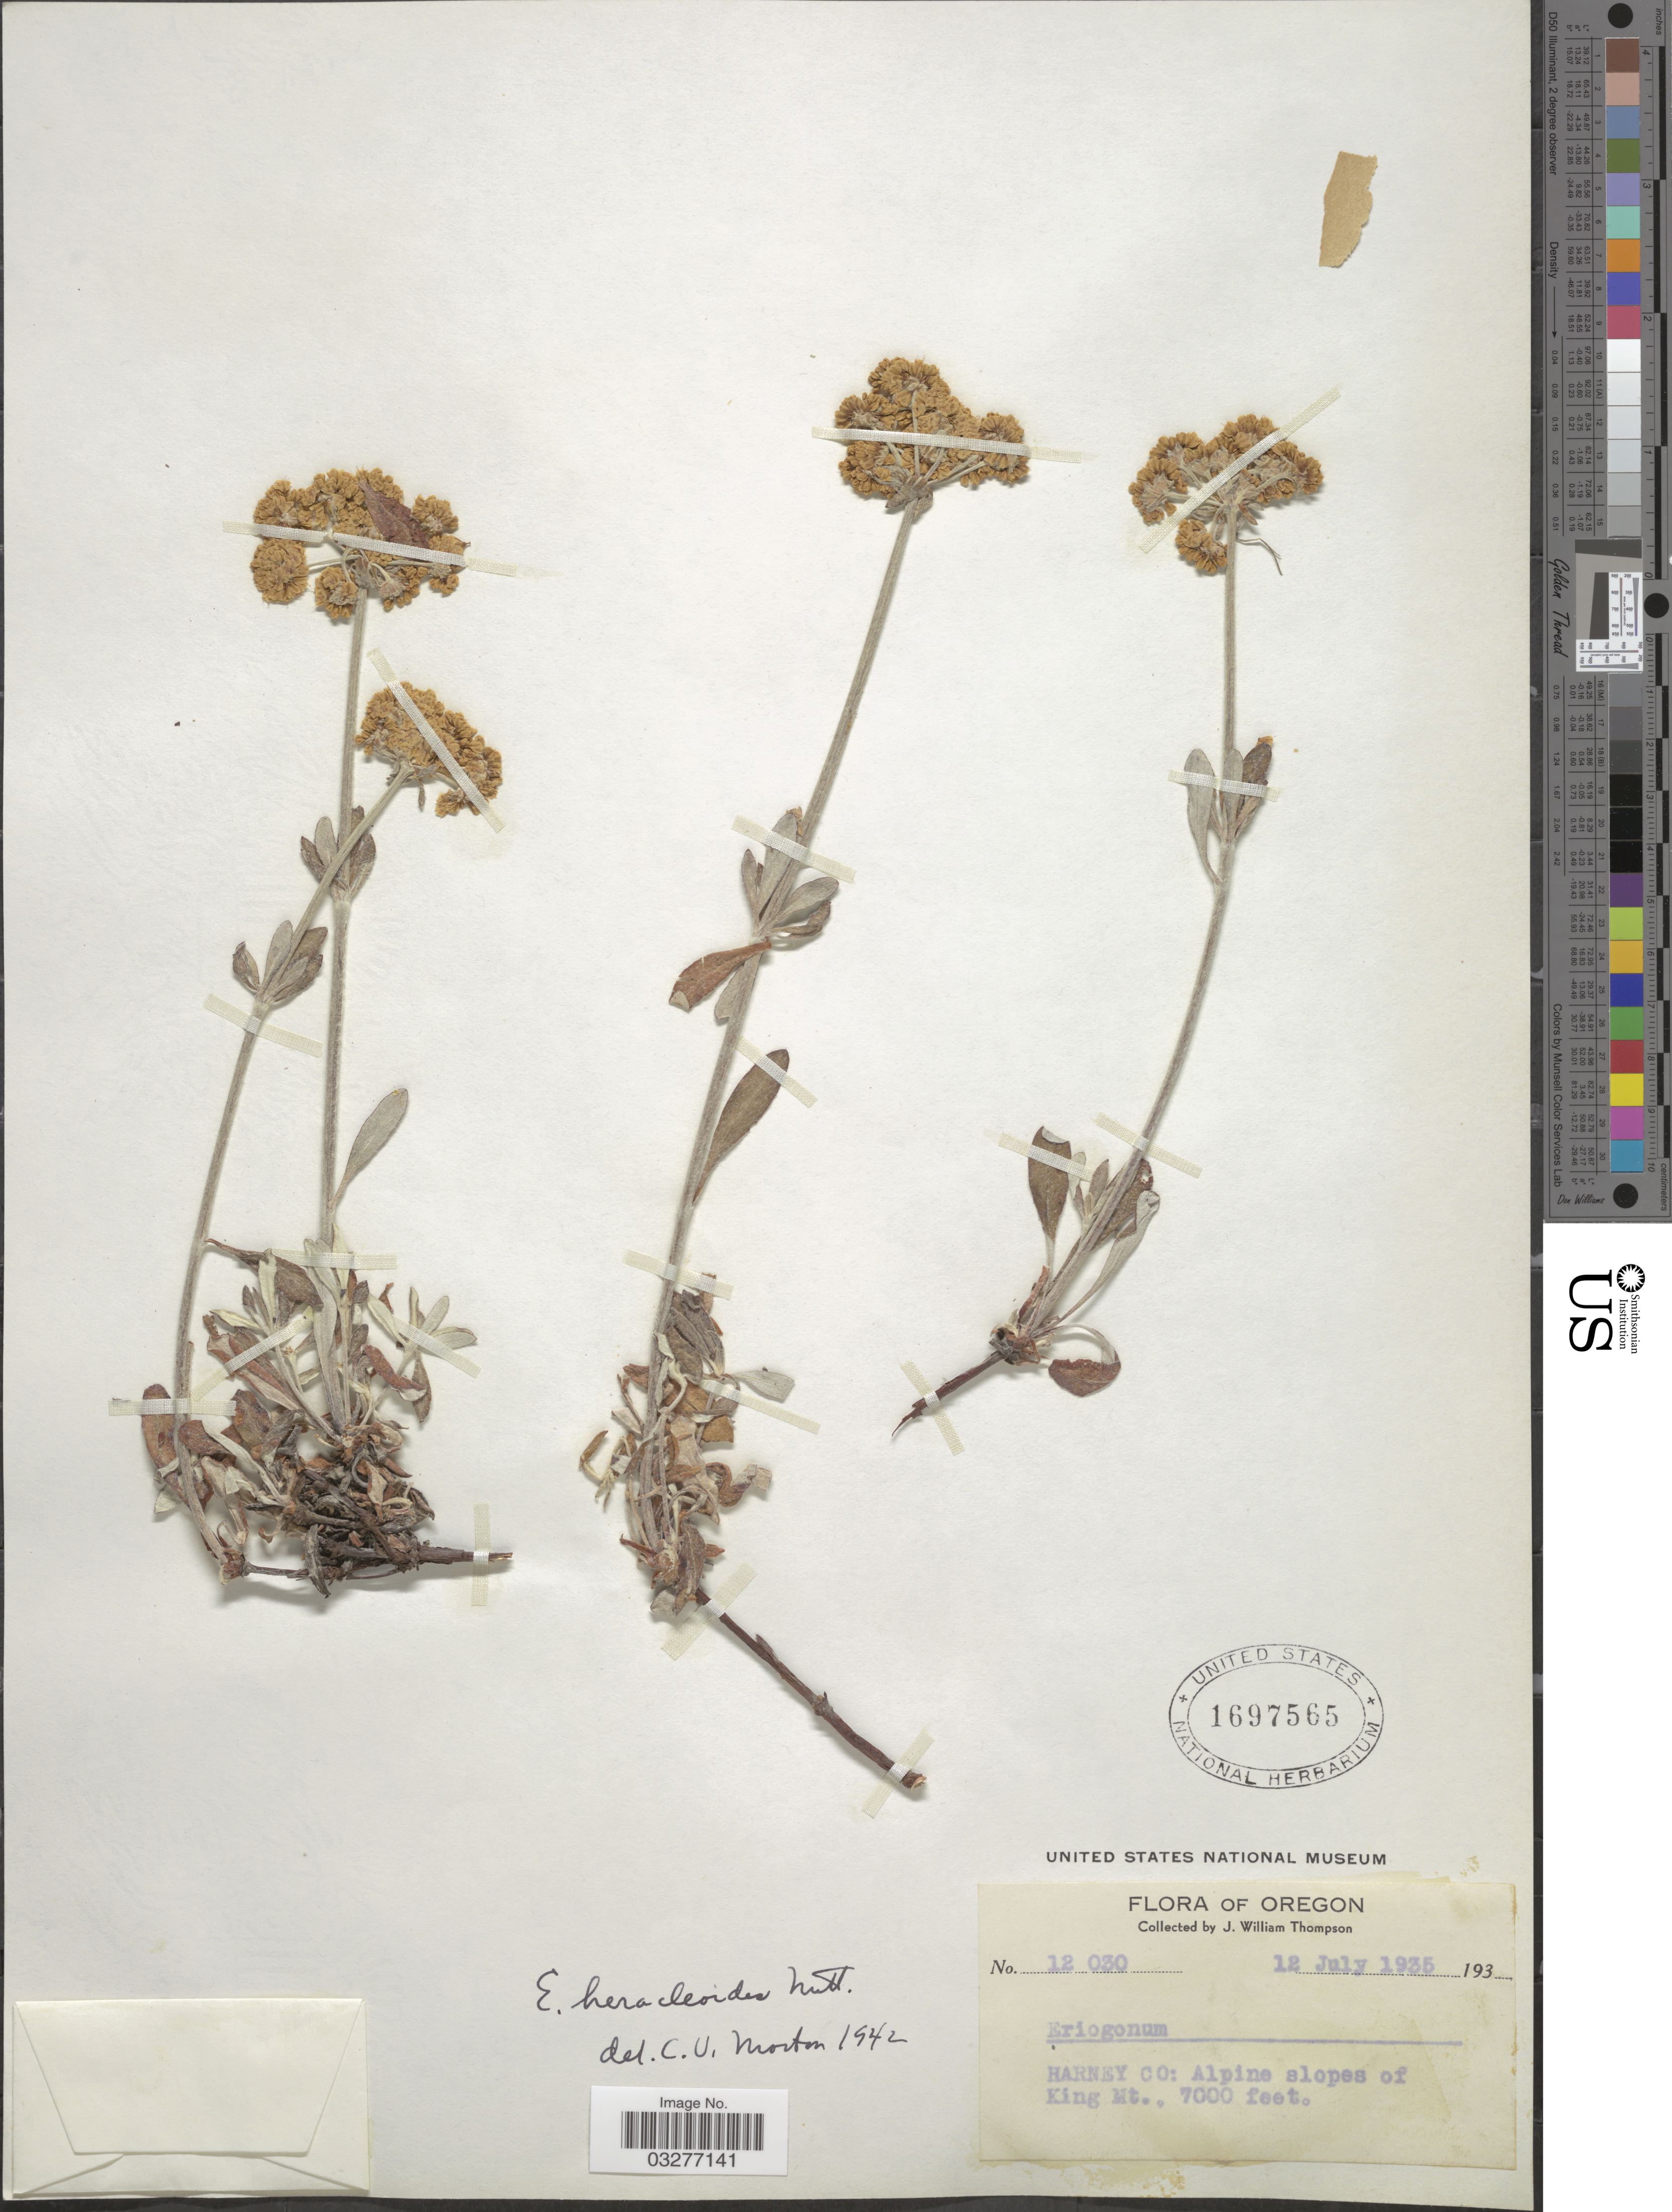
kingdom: Plantae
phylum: Tracheophyta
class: Magnoliopsida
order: Caryophyllales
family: Polygonaceae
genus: Eriogonum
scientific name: Eriogonum heracleoides var. heracleoides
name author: Nutt.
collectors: J. W. Thompson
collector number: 12030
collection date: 1935-07-12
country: United States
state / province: Oregon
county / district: Harney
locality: Harney Co: Alpine slopes of King Mt.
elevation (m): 2134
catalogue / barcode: US 1697565